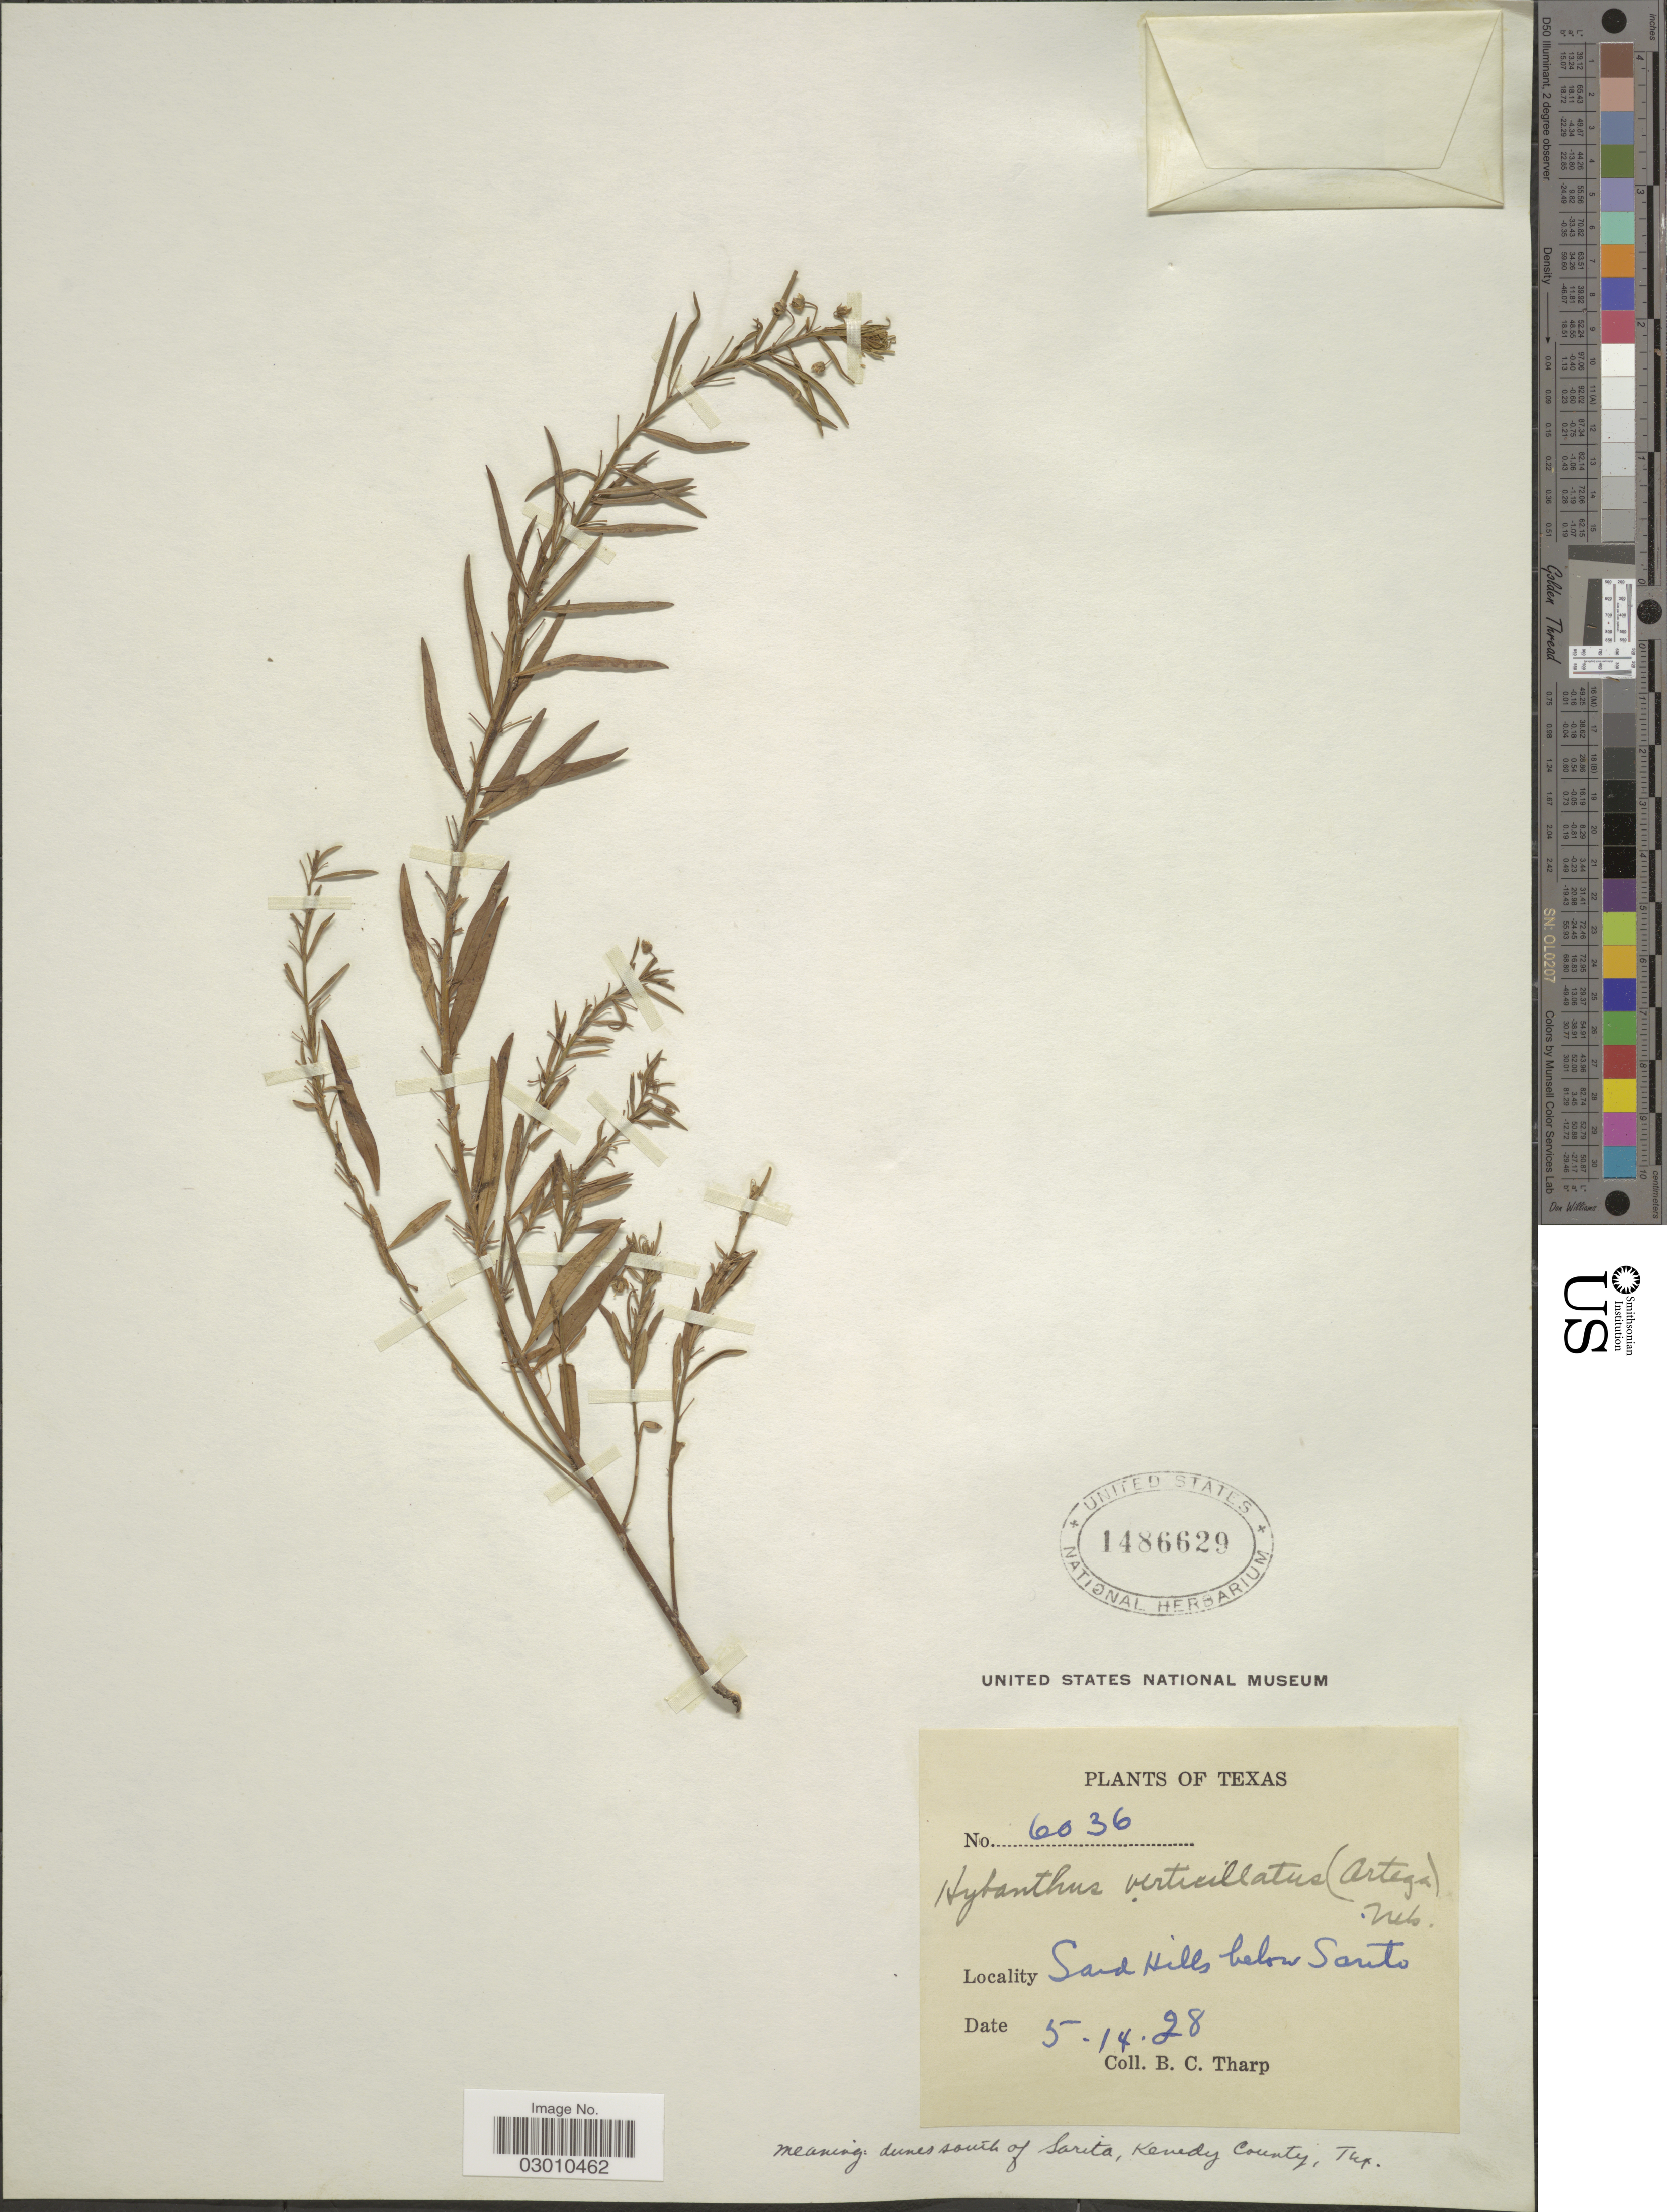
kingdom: Plantae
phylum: Tracheophyta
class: Magnoliopsida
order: Malpighiales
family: Violaceae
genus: Pombalia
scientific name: Pombalia verticillata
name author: (Ortega) Paula-Souza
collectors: B. C. Tharp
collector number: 6036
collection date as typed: Transcribed d/m/y: 14/5/28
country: United States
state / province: Texas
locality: Sand Hills below Santo.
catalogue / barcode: US 1486629